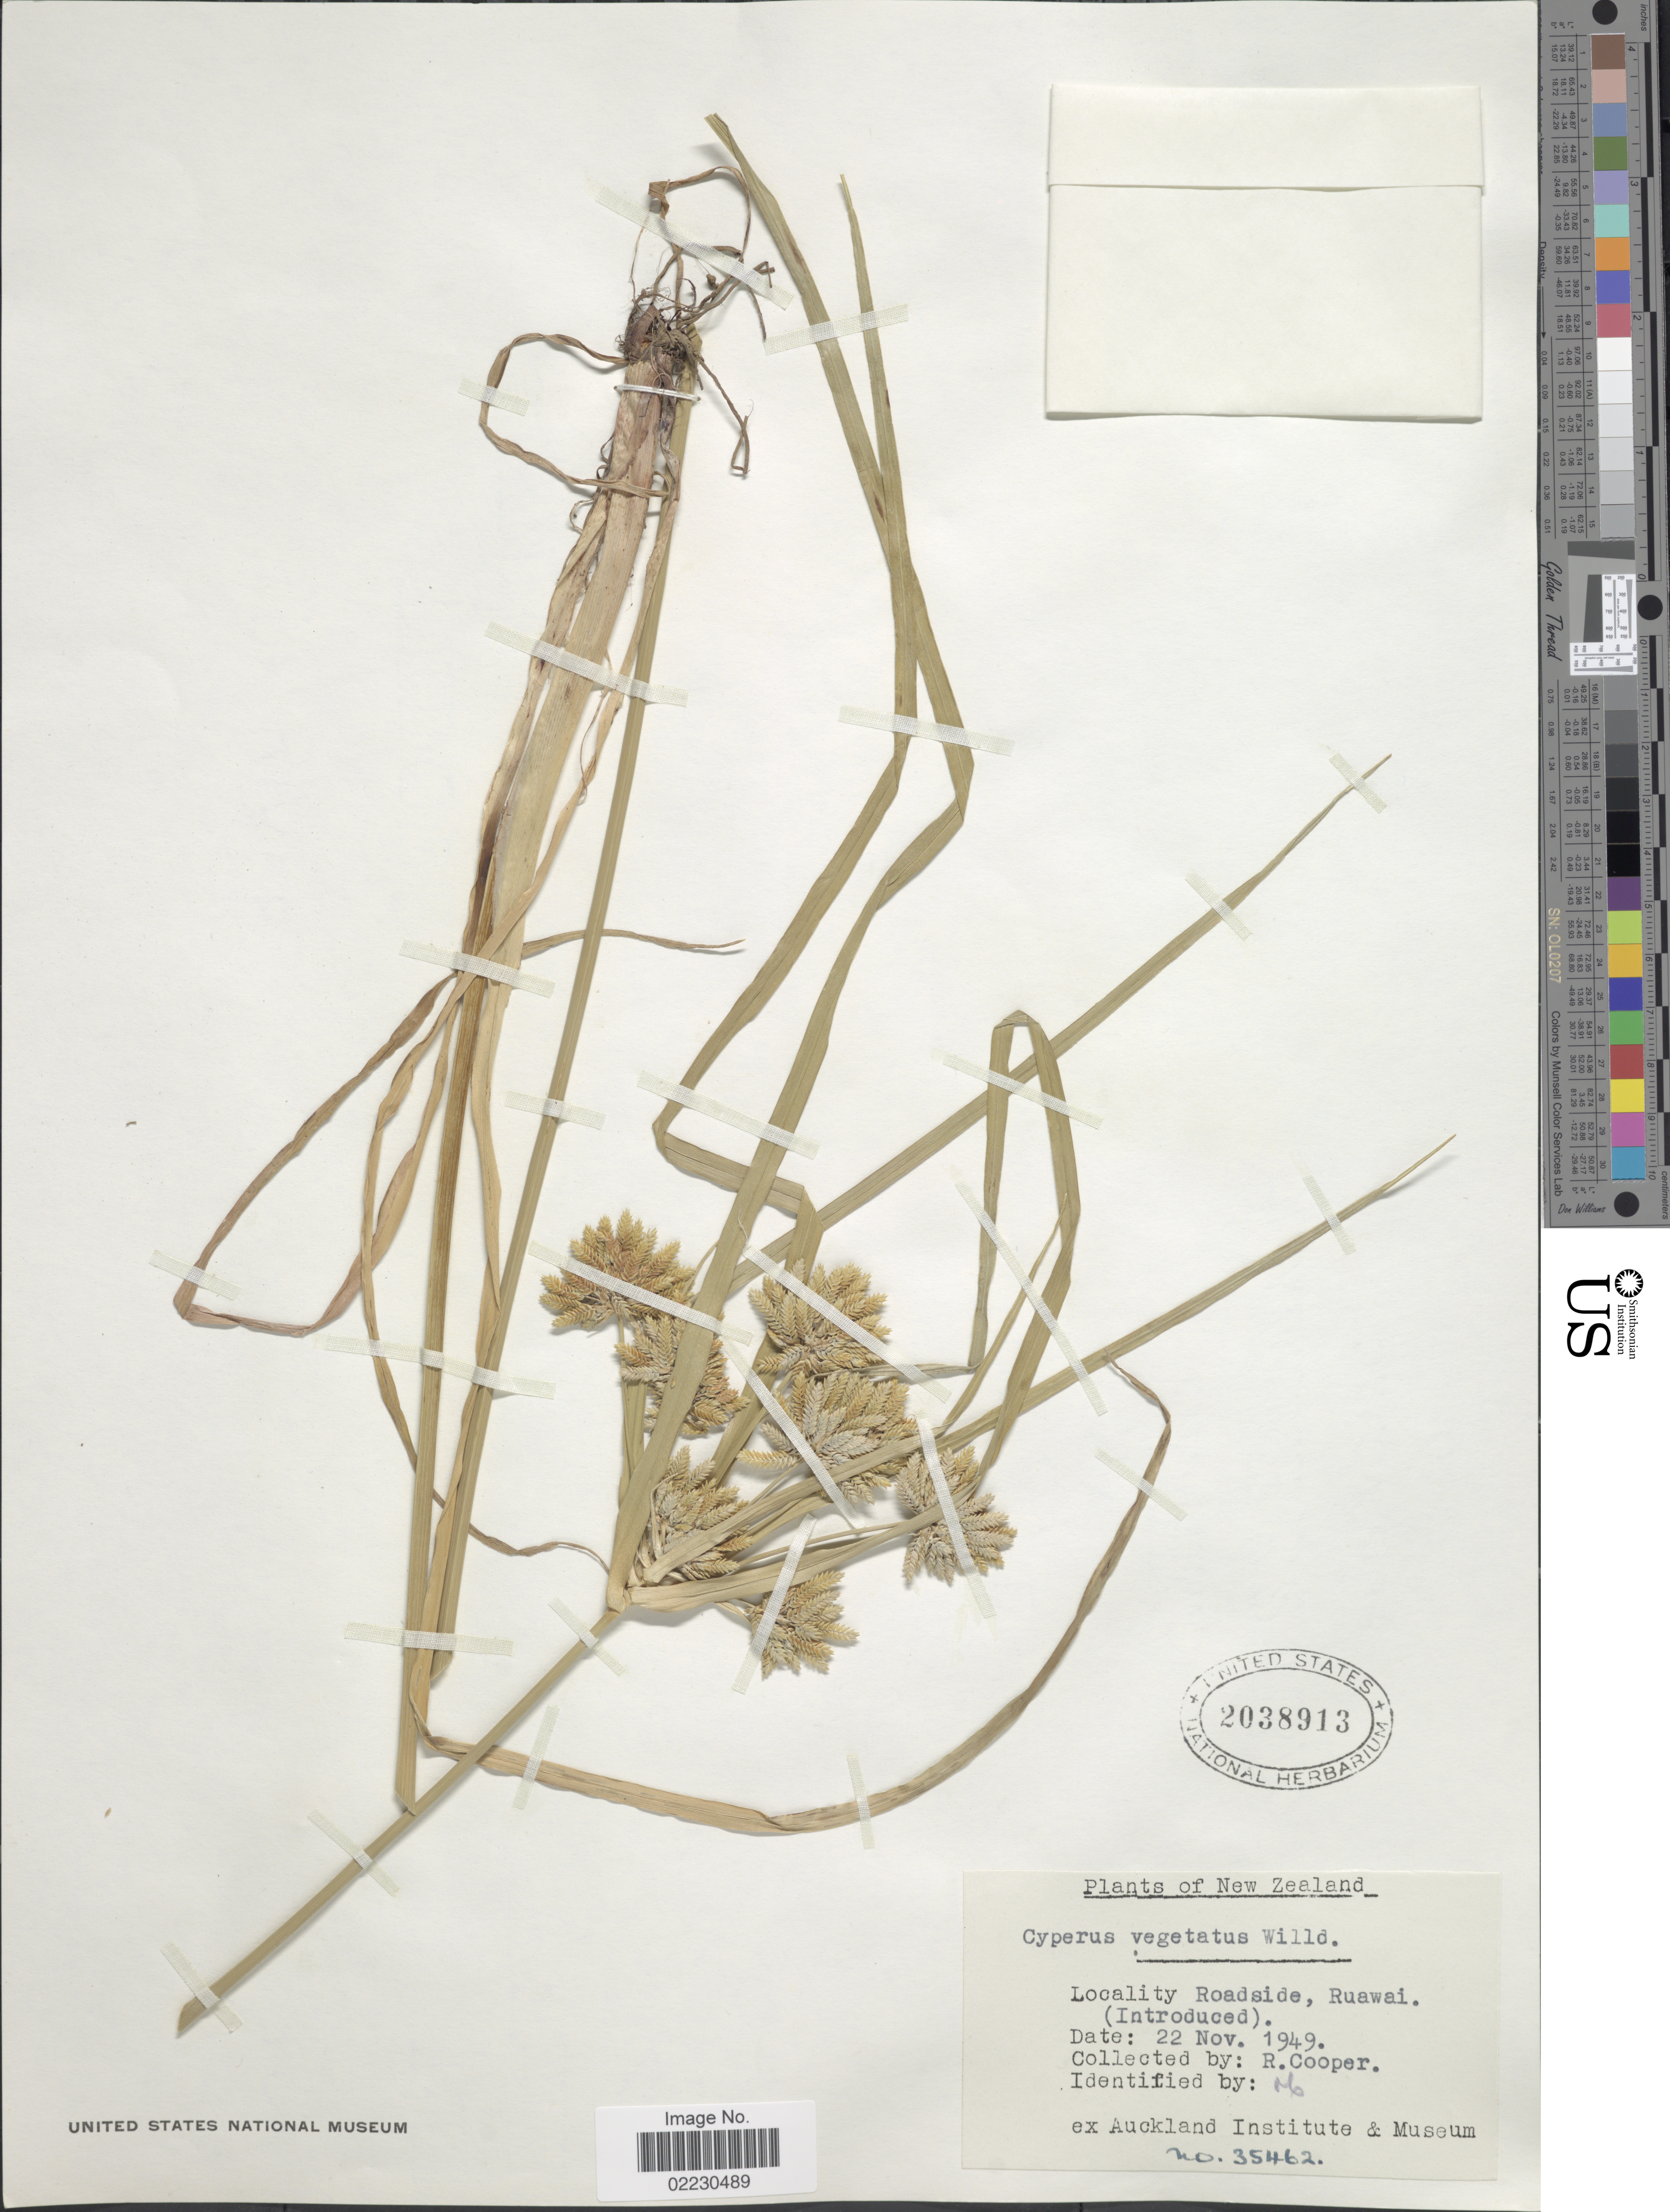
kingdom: Plantae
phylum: Tracheophyta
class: Liliopsida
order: Poales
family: Cyperaceae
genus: Cyperus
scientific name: Cyperus eragrostis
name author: Lam.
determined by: Strong, Mark T., (BOT), Smithsonian Institution - National Museum of Natural History (UNITED STATES)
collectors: R. Cooper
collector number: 35462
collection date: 1949-11-22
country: New Zealand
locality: Roadside, Ruawai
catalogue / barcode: US 2038913